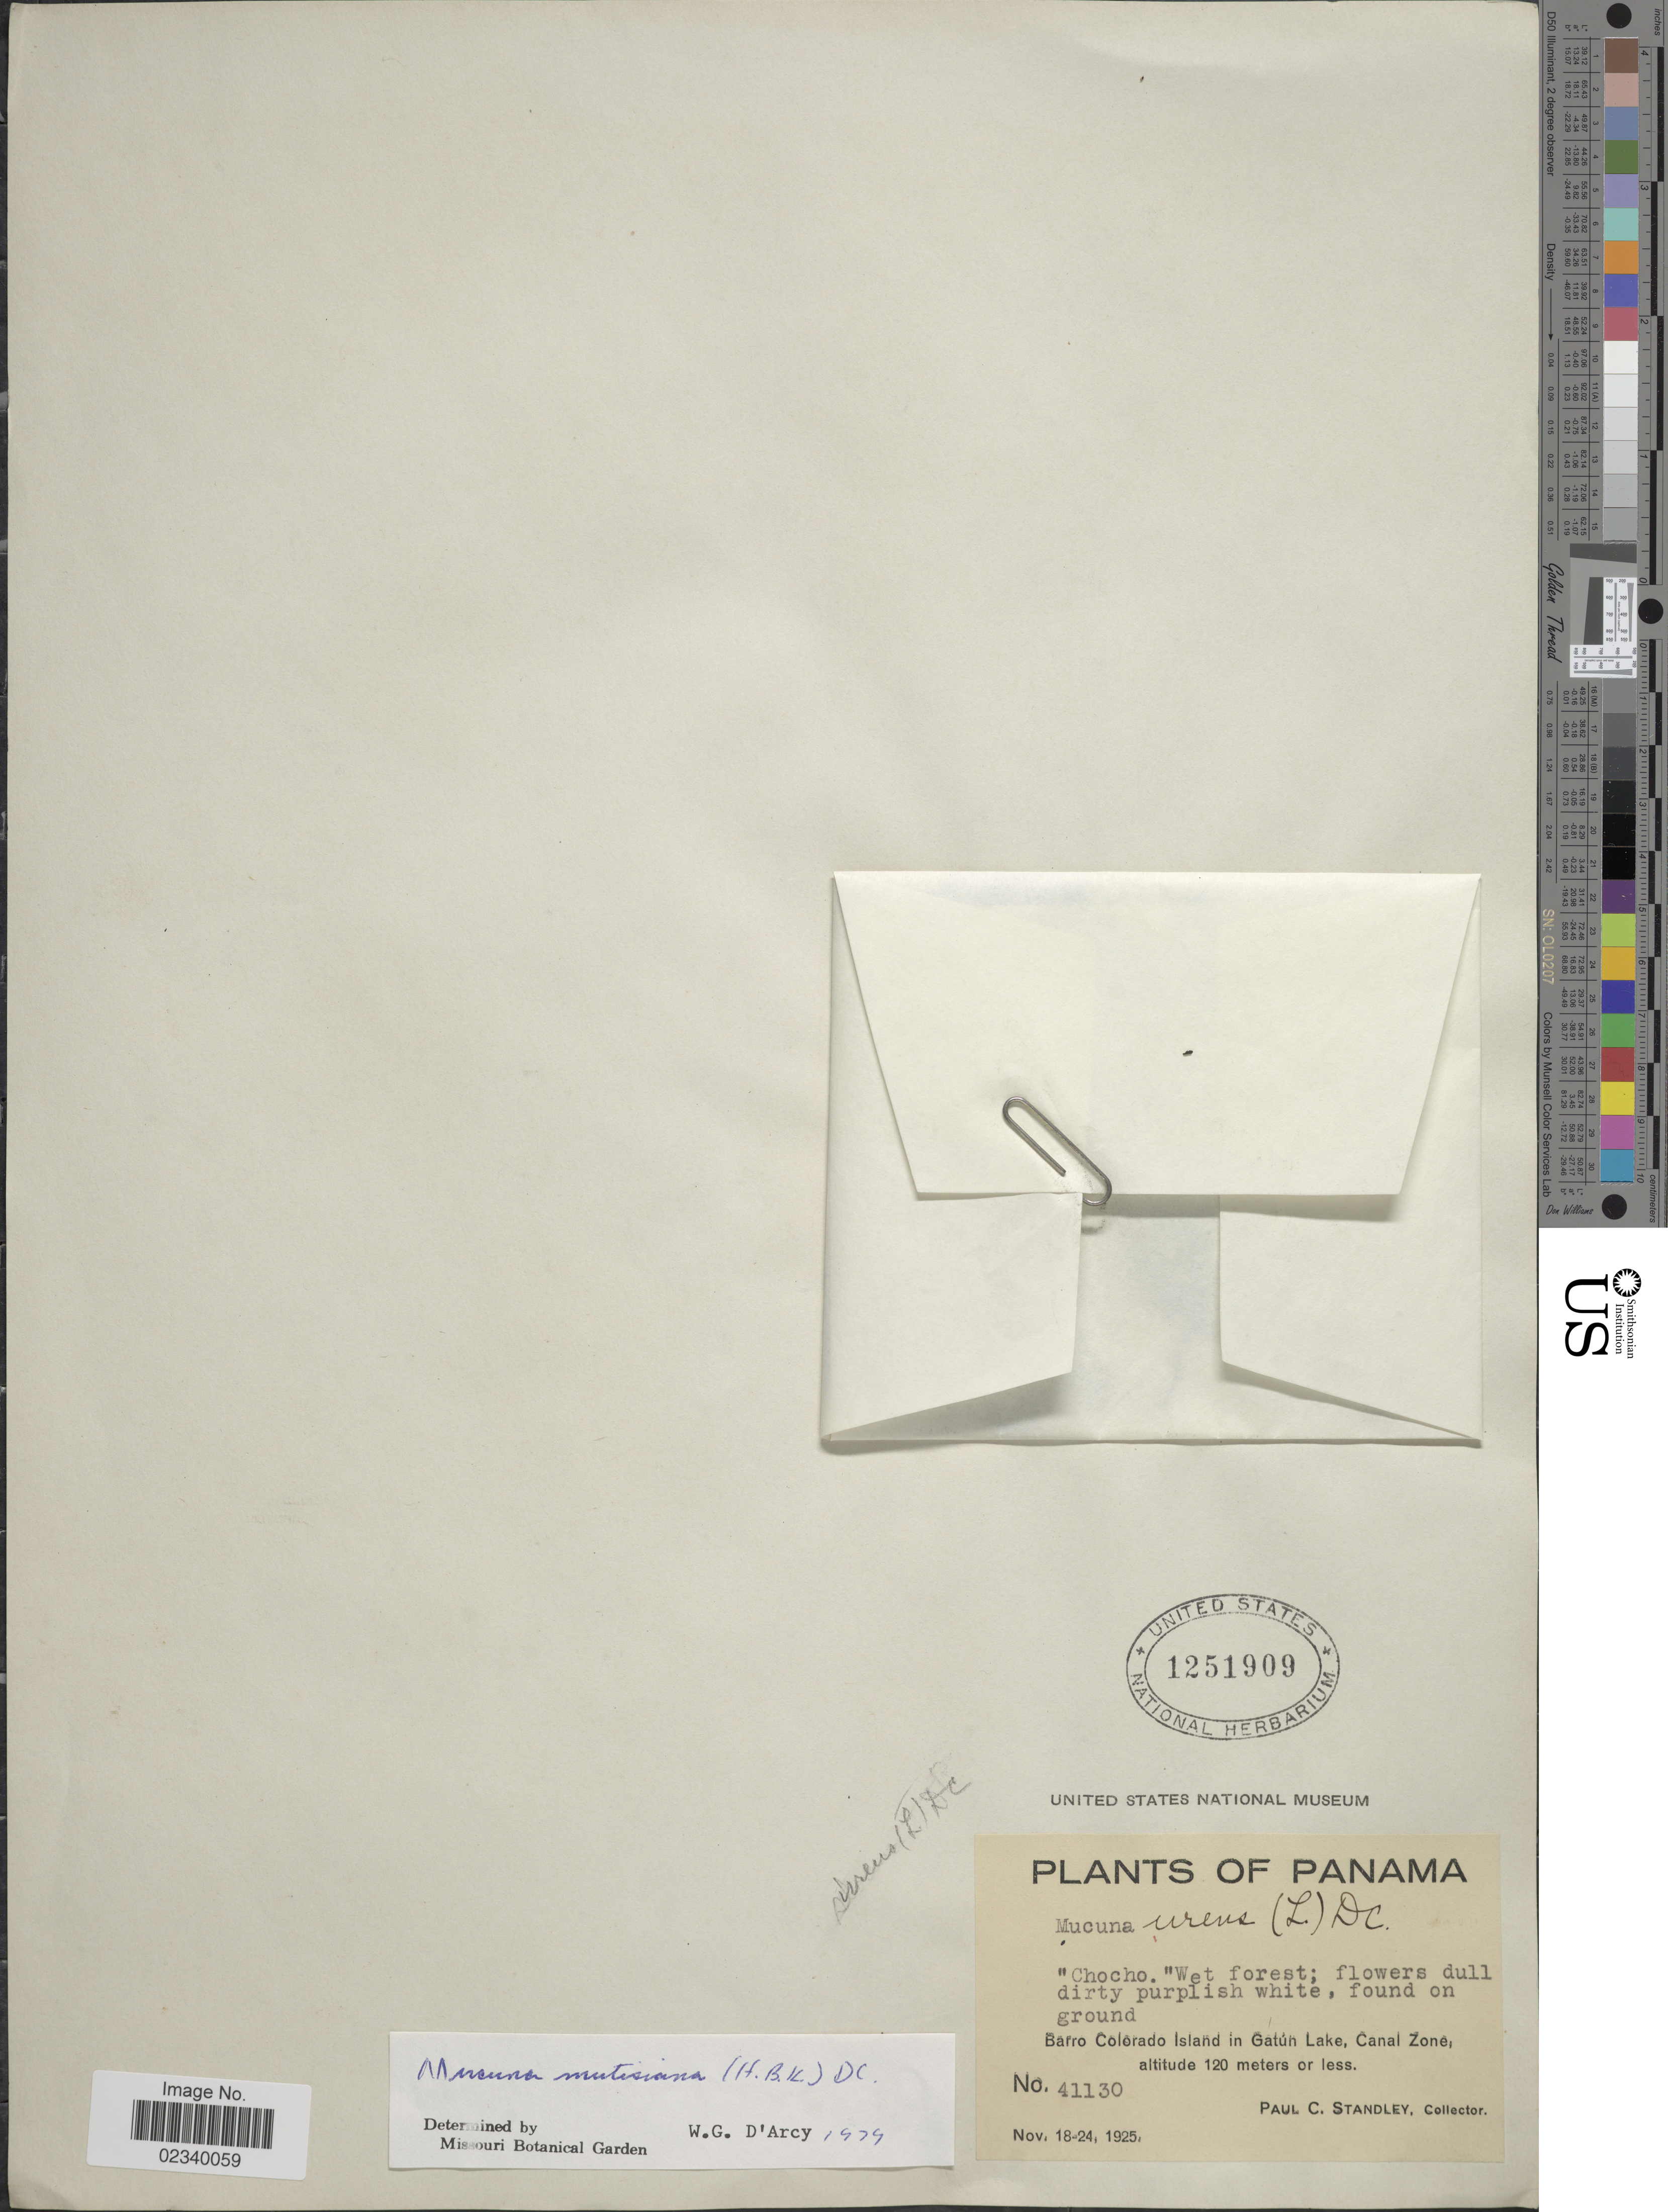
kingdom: Plantae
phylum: Tracheophyta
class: Magnoliopsida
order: Fabales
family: Fabaceae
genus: Mucuna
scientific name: Mucuna mutisiana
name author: (Kunth) DC.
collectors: P. C. Standley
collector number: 41130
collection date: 1925-11-18/1925-11-24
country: Panama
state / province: Panamá Oeste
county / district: Canal Zone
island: Barro Colorado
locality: Barro Colorado Island in Gatun Lake, Canal Zone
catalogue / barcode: US 1251909